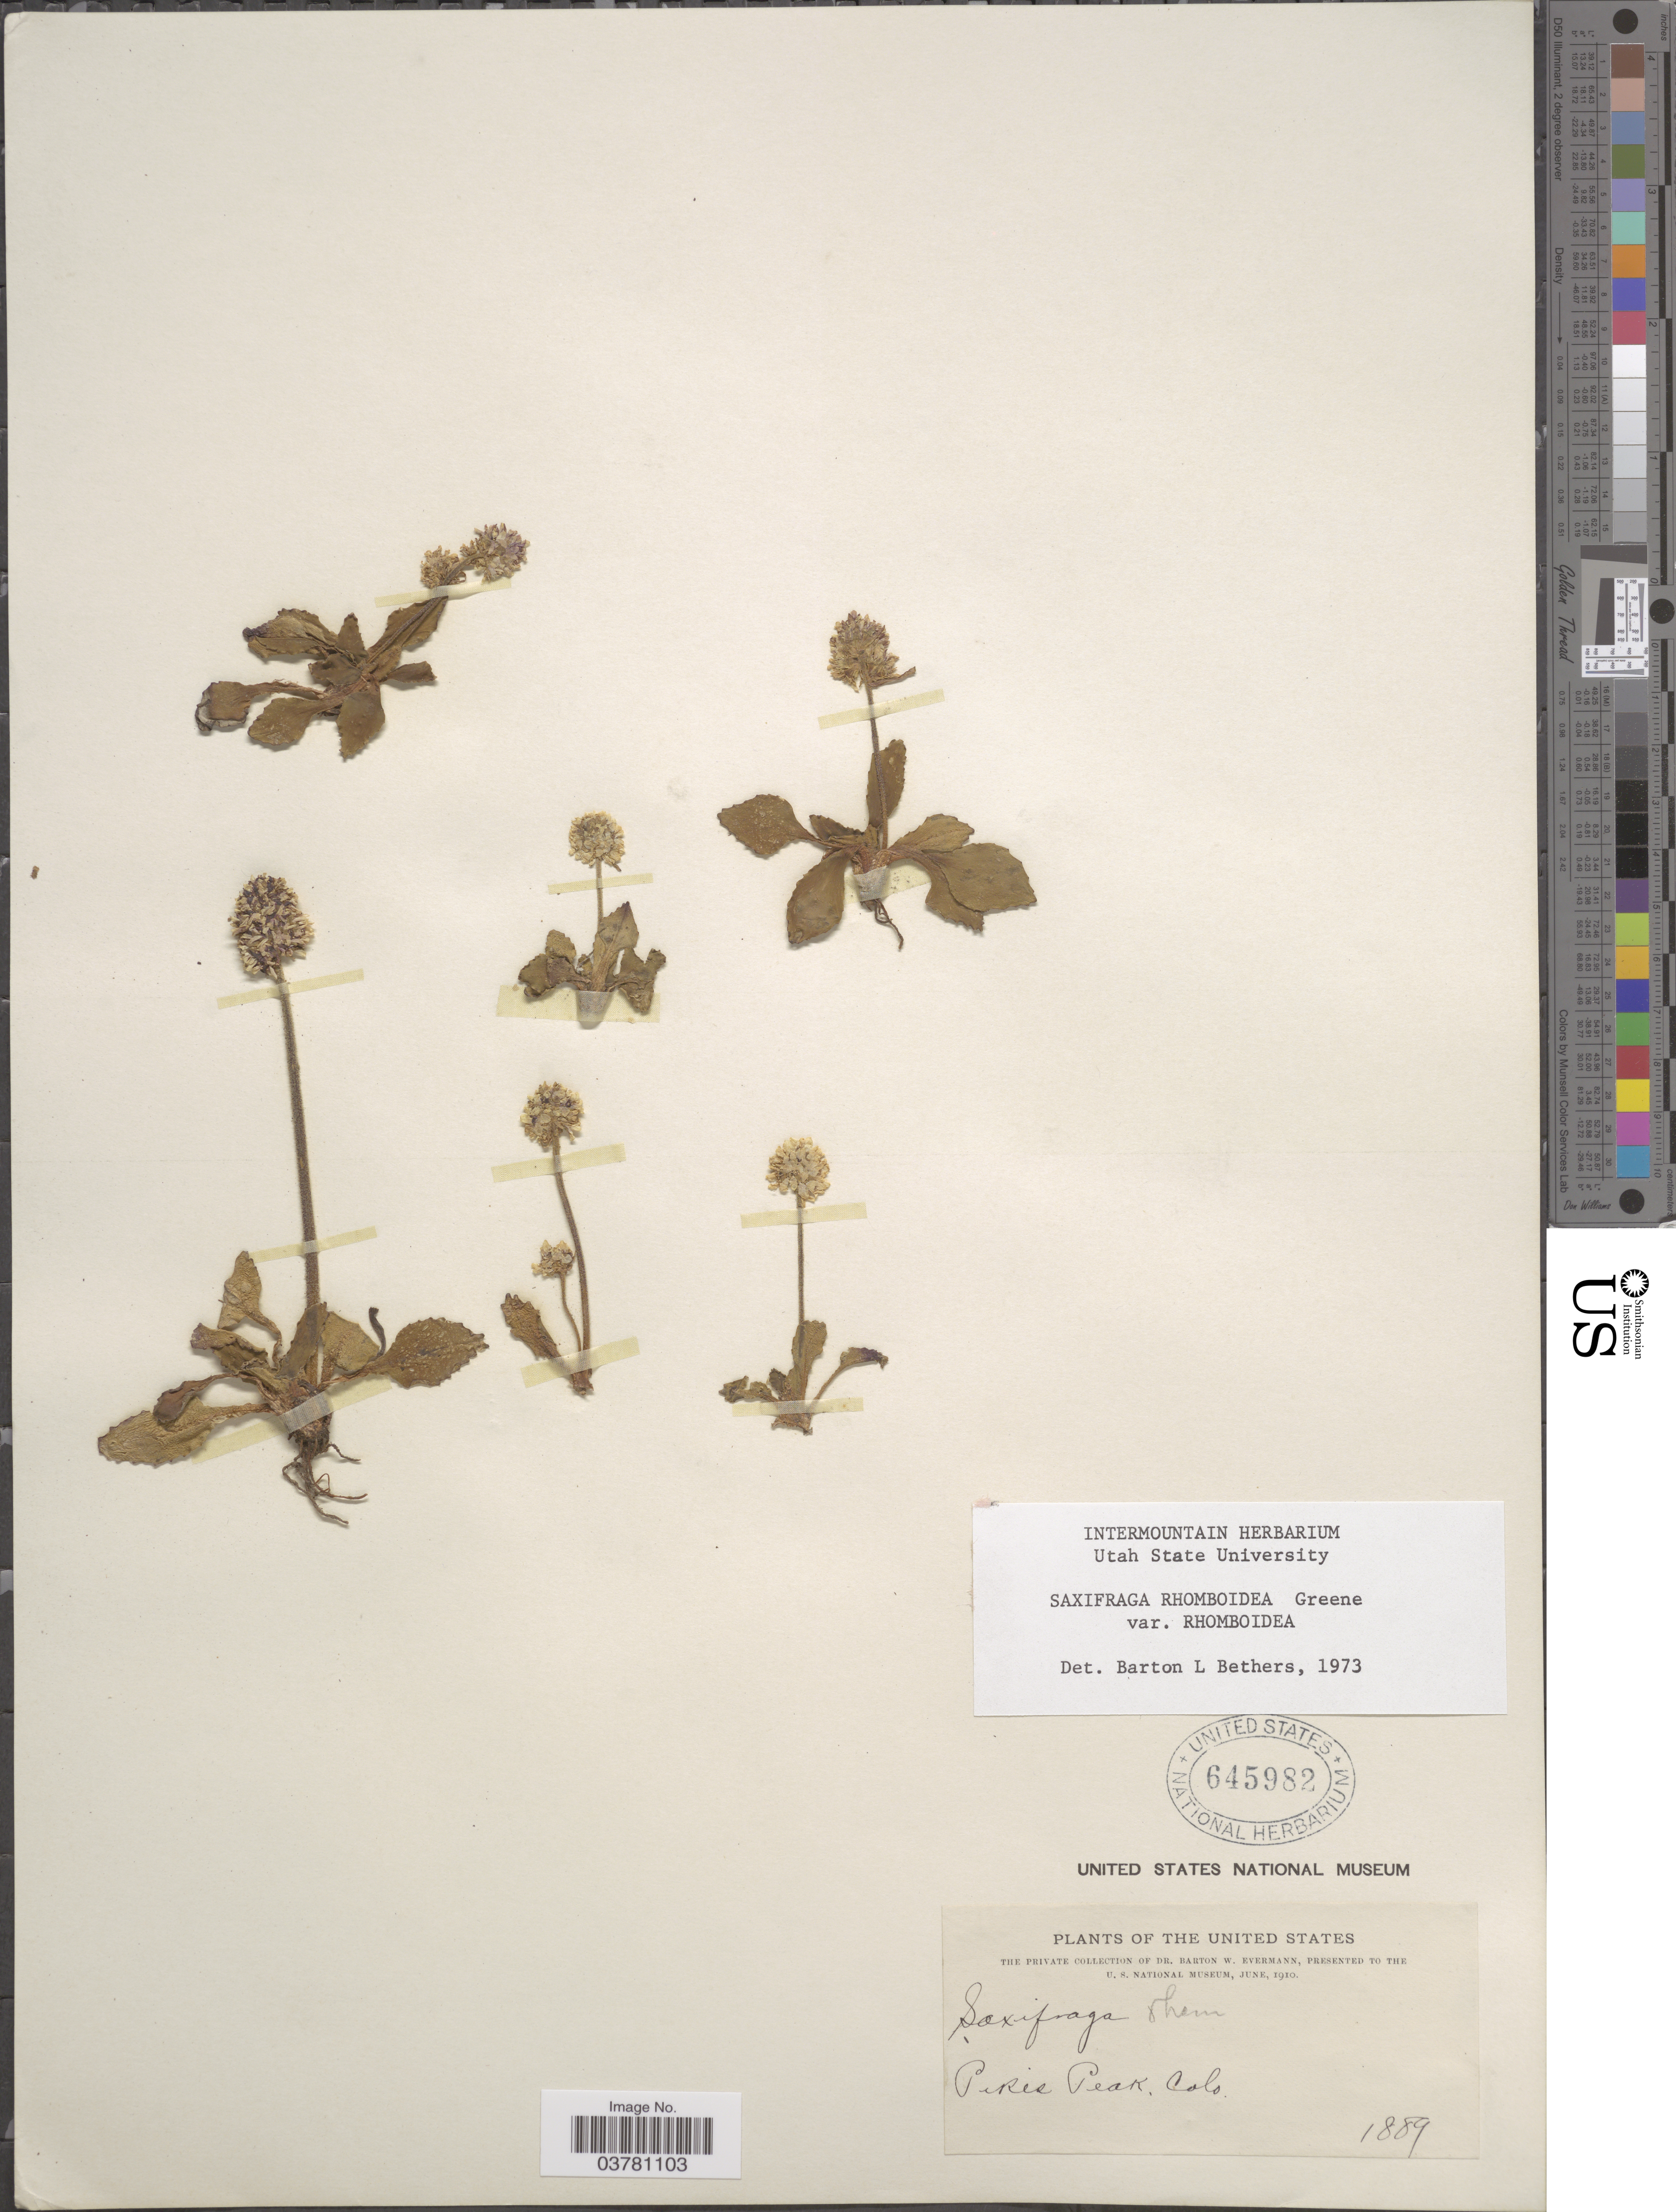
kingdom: Plantae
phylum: Tracheophyta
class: Magnoliopsida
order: Saxifragales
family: Saxifragaceae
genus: Micranthes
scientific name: Micranthes rhomboidea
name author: (Greene) Small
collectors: B. W. Evermann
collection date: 1889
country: United States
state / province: Colorado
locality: Pikes Peak.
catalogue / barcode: US 645982